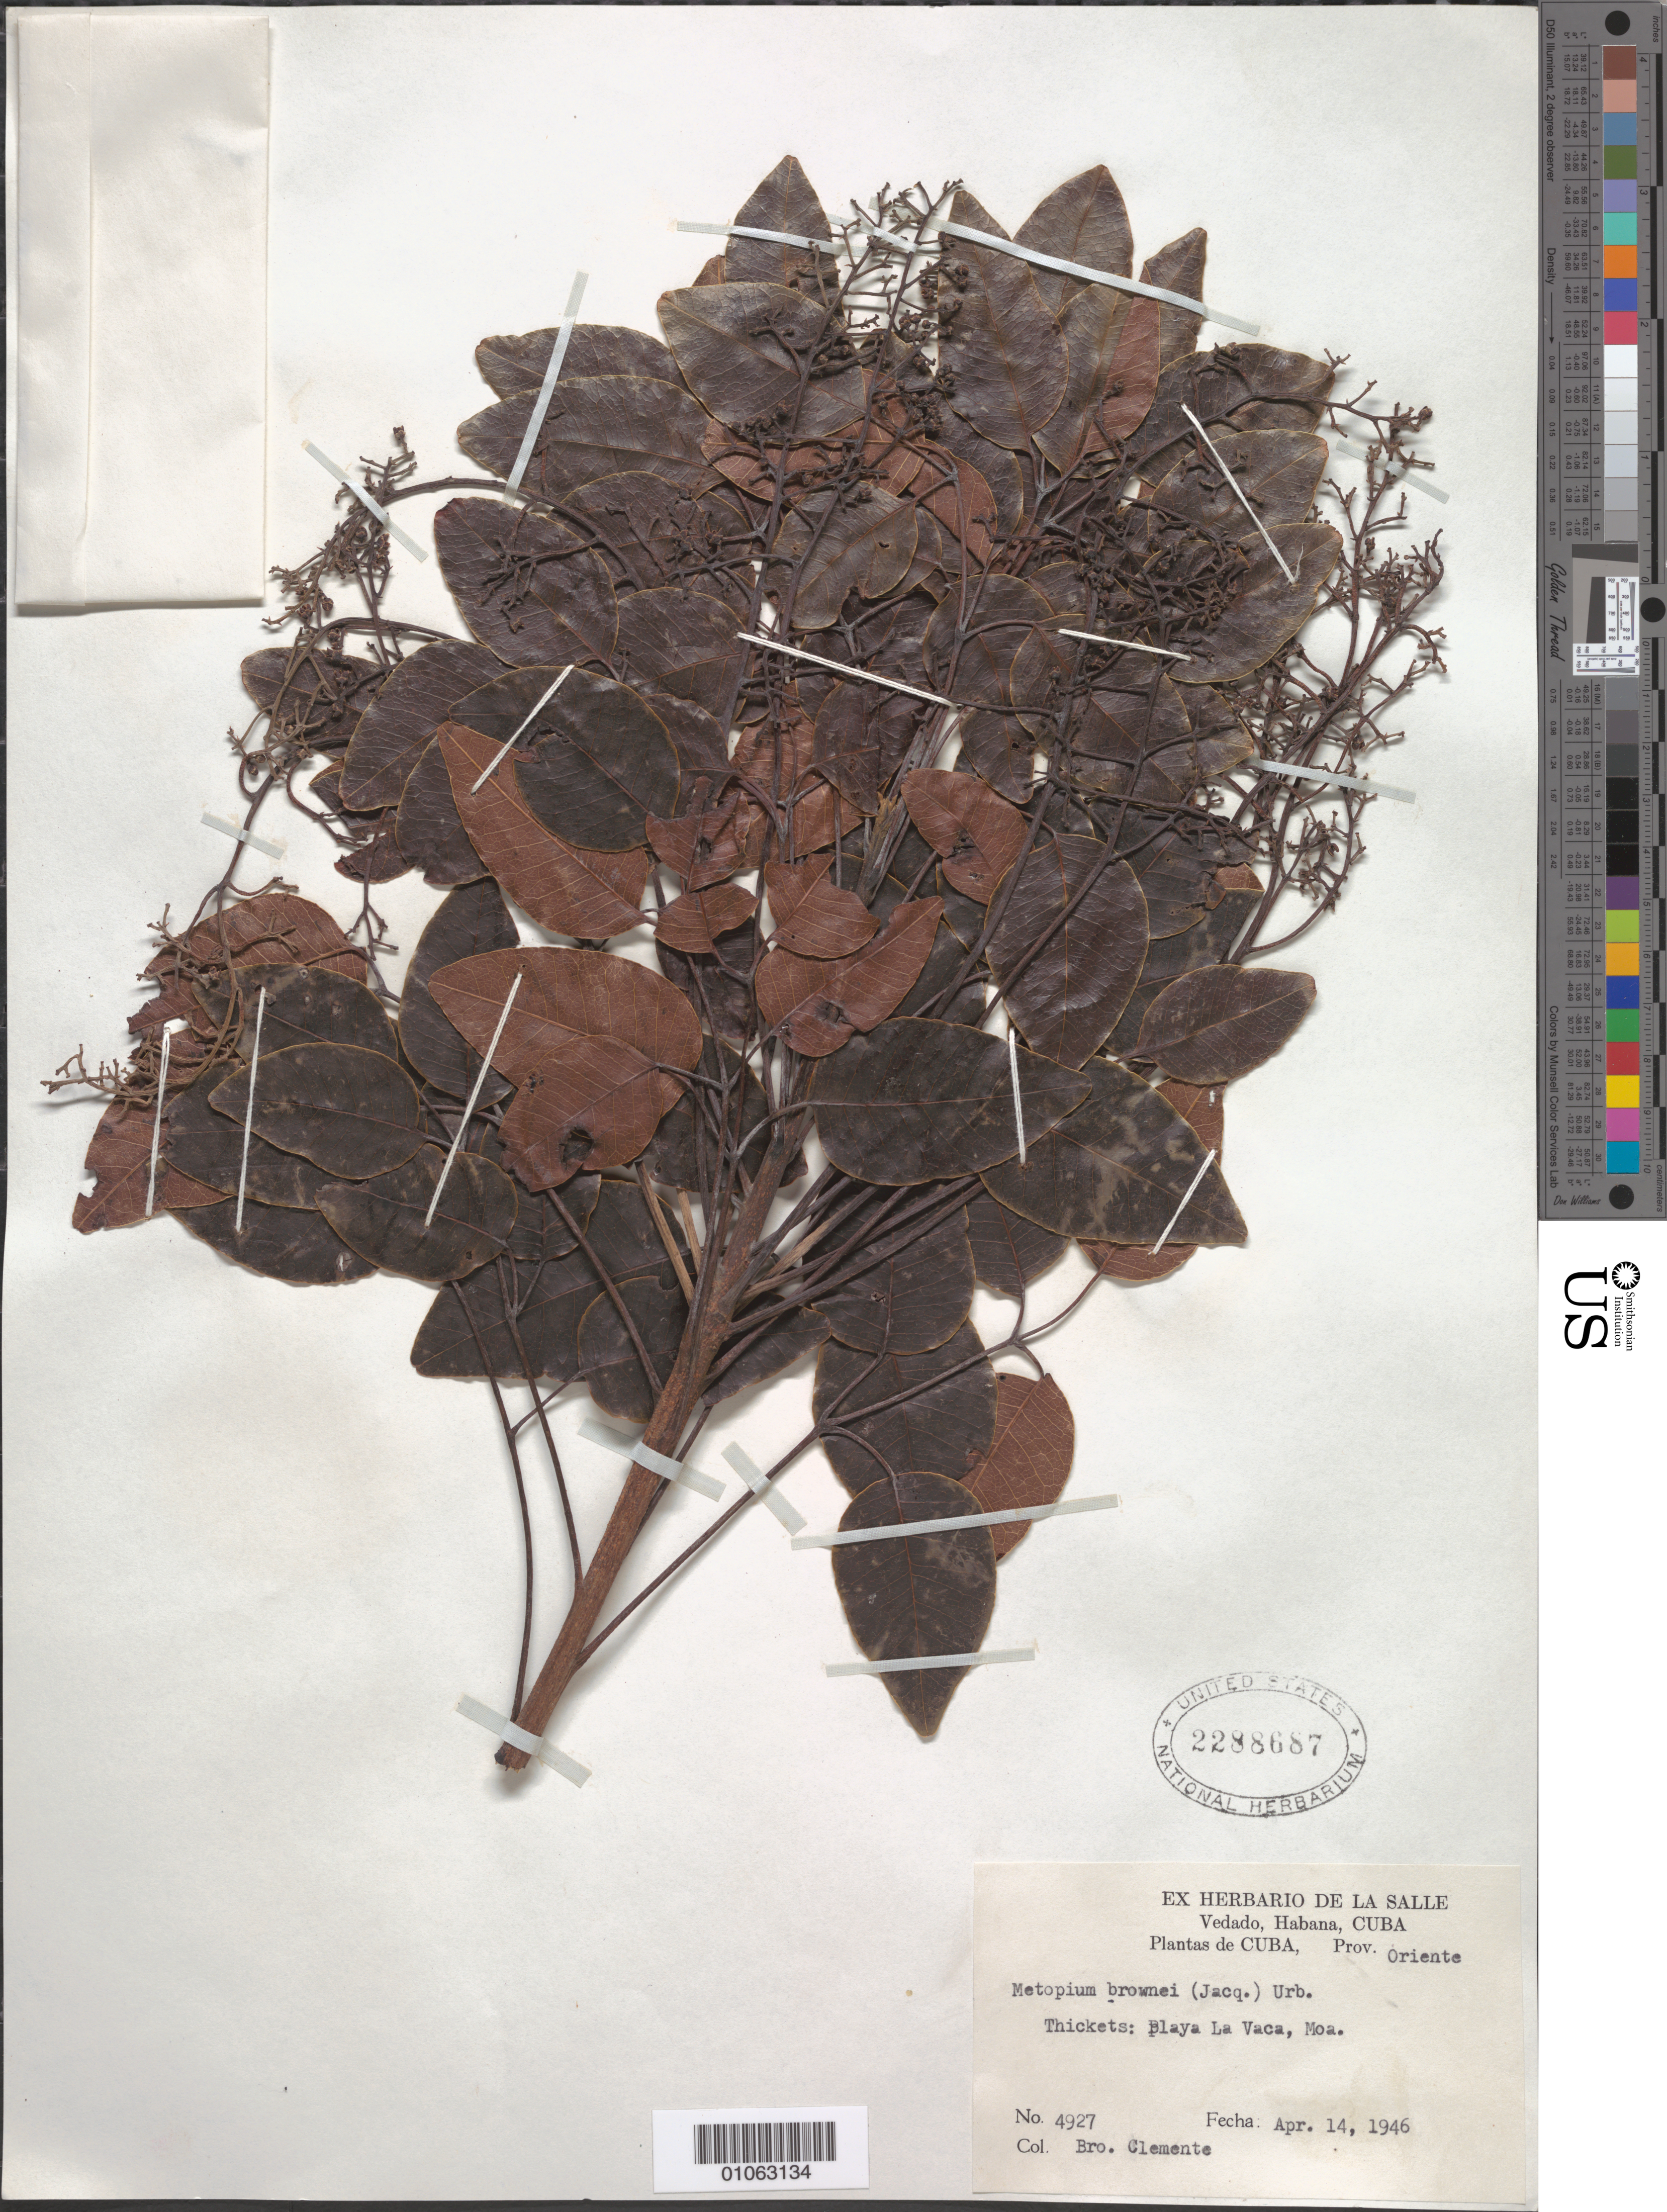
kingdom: Plantae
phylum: Tracheophyta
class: Magnoliopsida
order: Sapindales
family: Anacardiaceae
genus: Metopium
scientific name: Metopium brownei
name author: (Jacq.) Urb.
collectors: Bro. Clemente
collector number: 4927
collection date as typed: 14 Apr 1946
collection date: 1946-04-14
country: Cuba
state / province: Holguín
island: Cuba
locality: Thickets: Playa La Vaca, Moa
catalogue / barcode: US 2288687